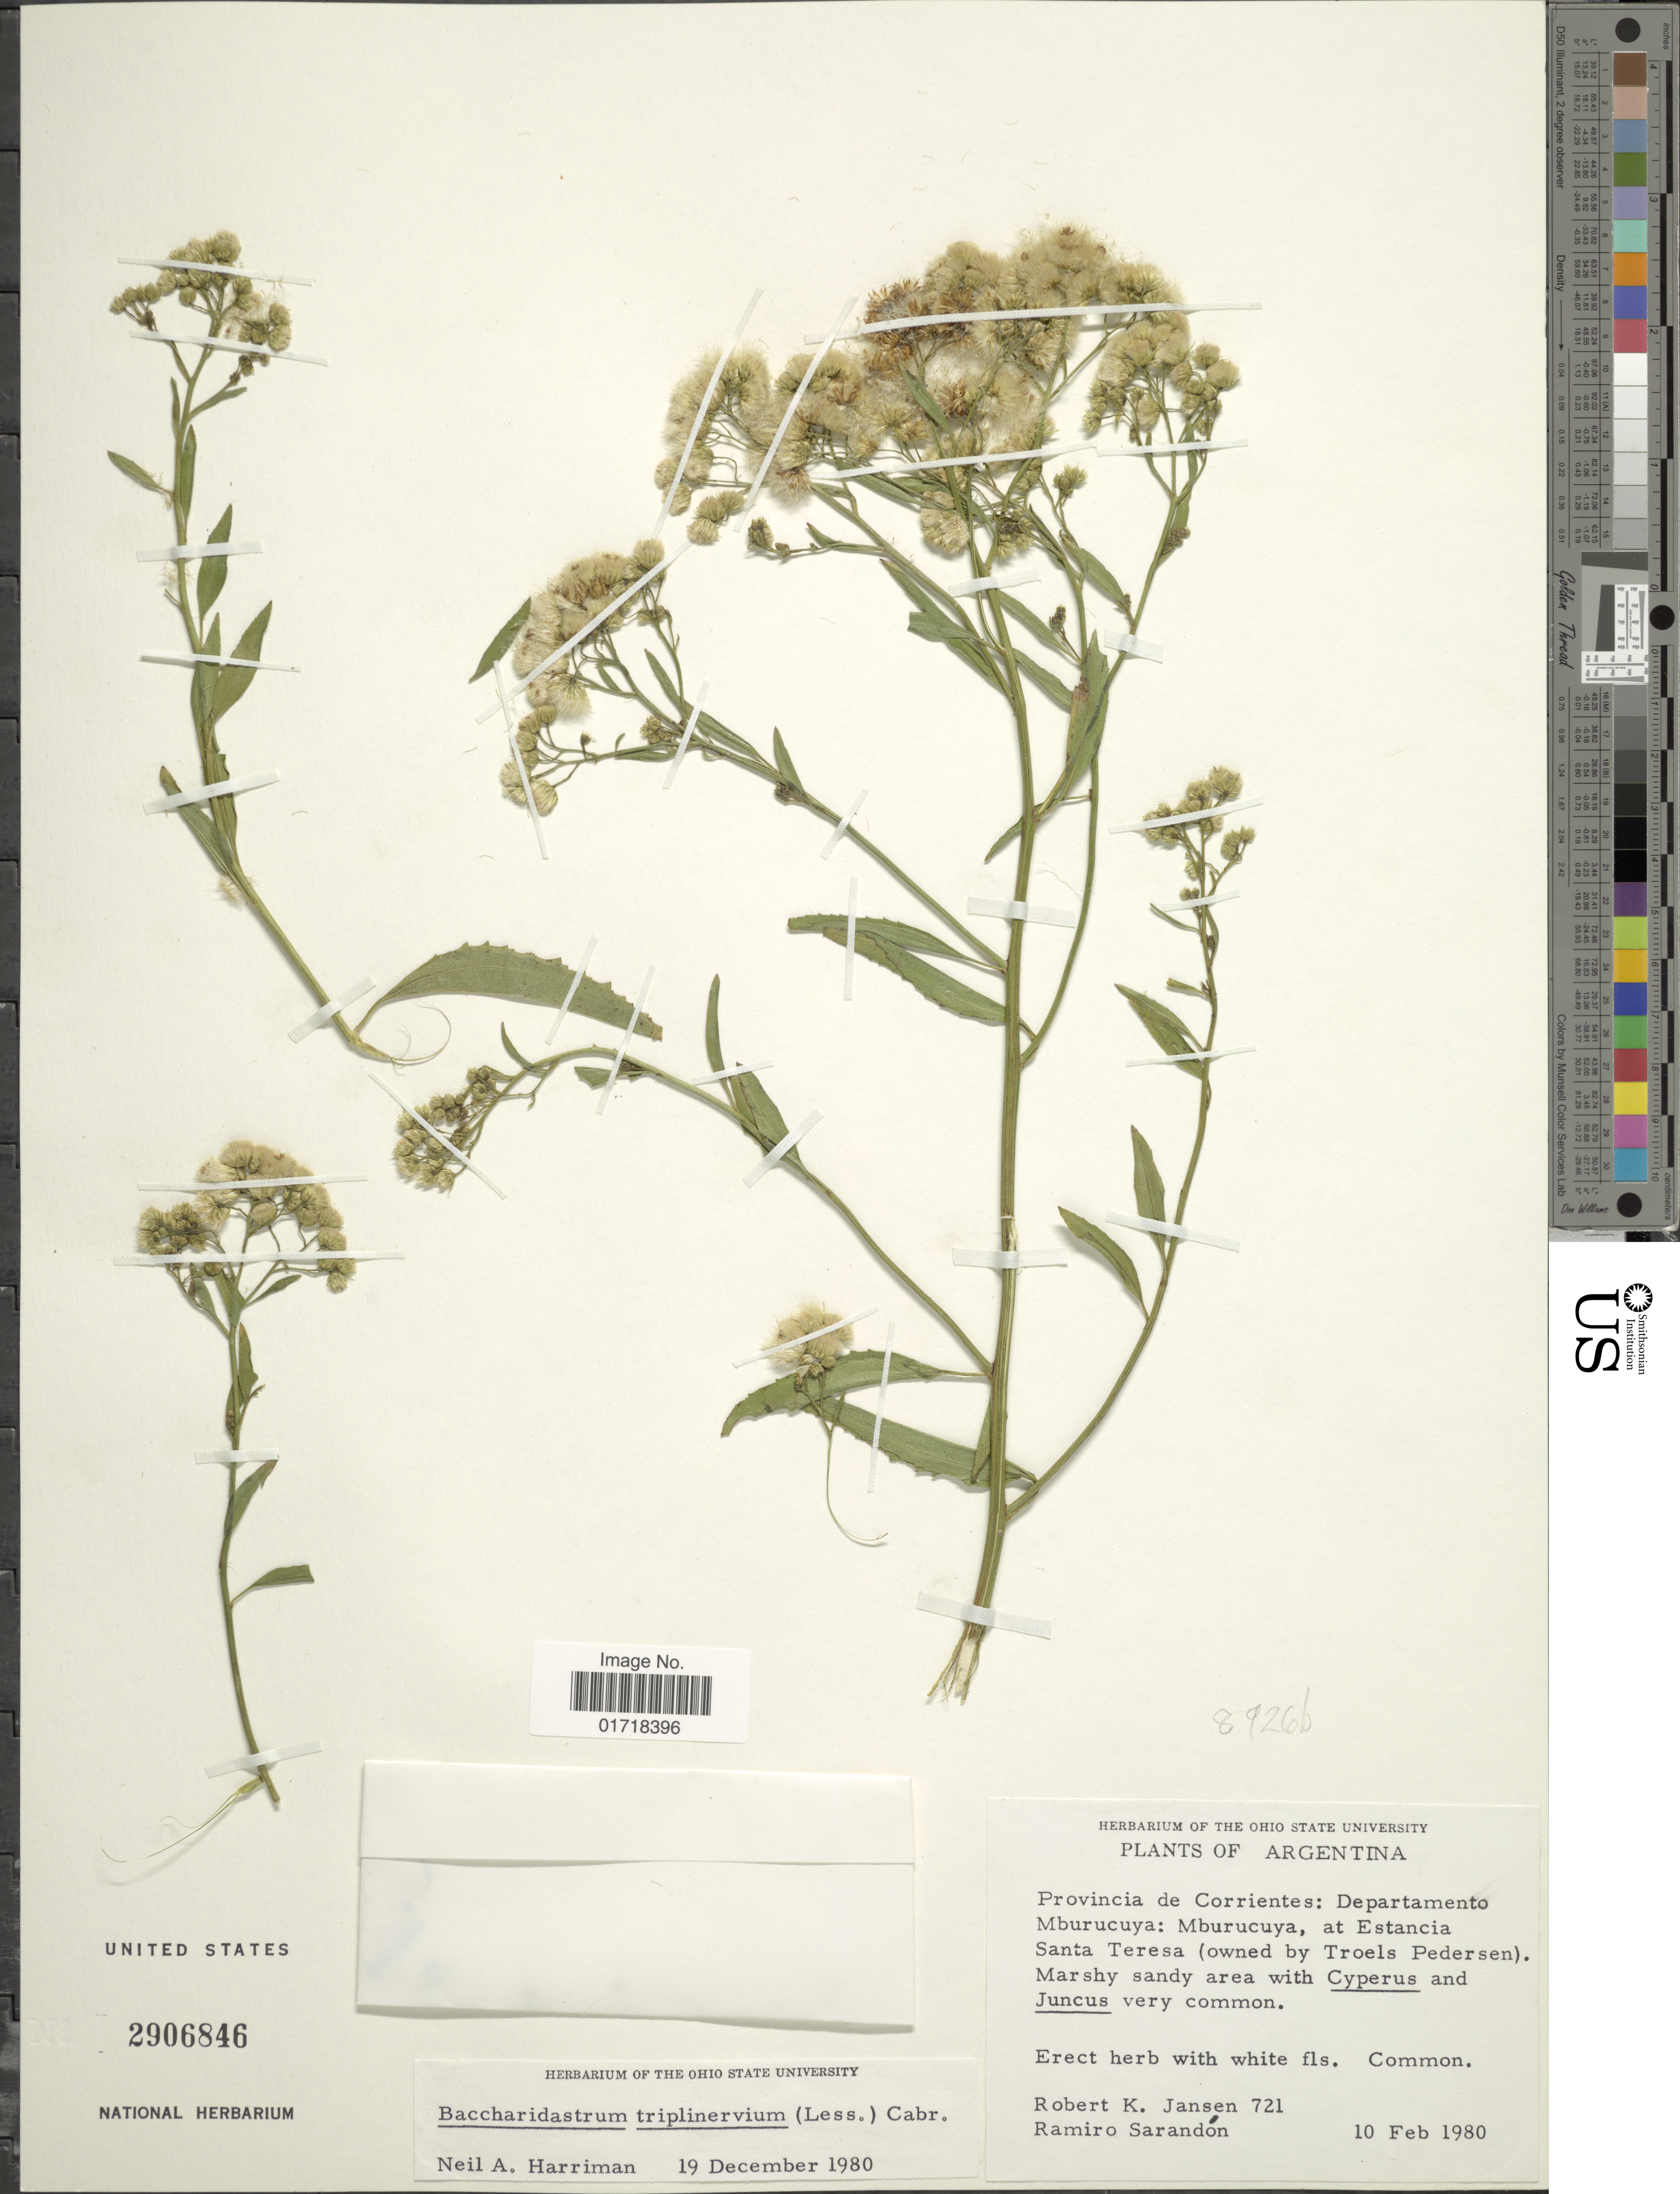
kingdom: Plantae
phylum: Tracheophyta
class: Magnoliopsida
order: Asterales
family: Asteraceae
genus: Baccharidastrum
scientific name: Baccharidastrum triplinervium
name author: (Less.) Cabrera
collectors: R. K. Jansen & R. Sarandon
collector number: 721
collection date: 1980-02-10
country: Argentina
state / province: Corrientes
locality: Provincia de Corrientes, Departemento Mburucuya: Mburucuya, at Estancia Santa Teresa ( owned by Troels Pedersen ).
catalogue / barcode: US 2906846